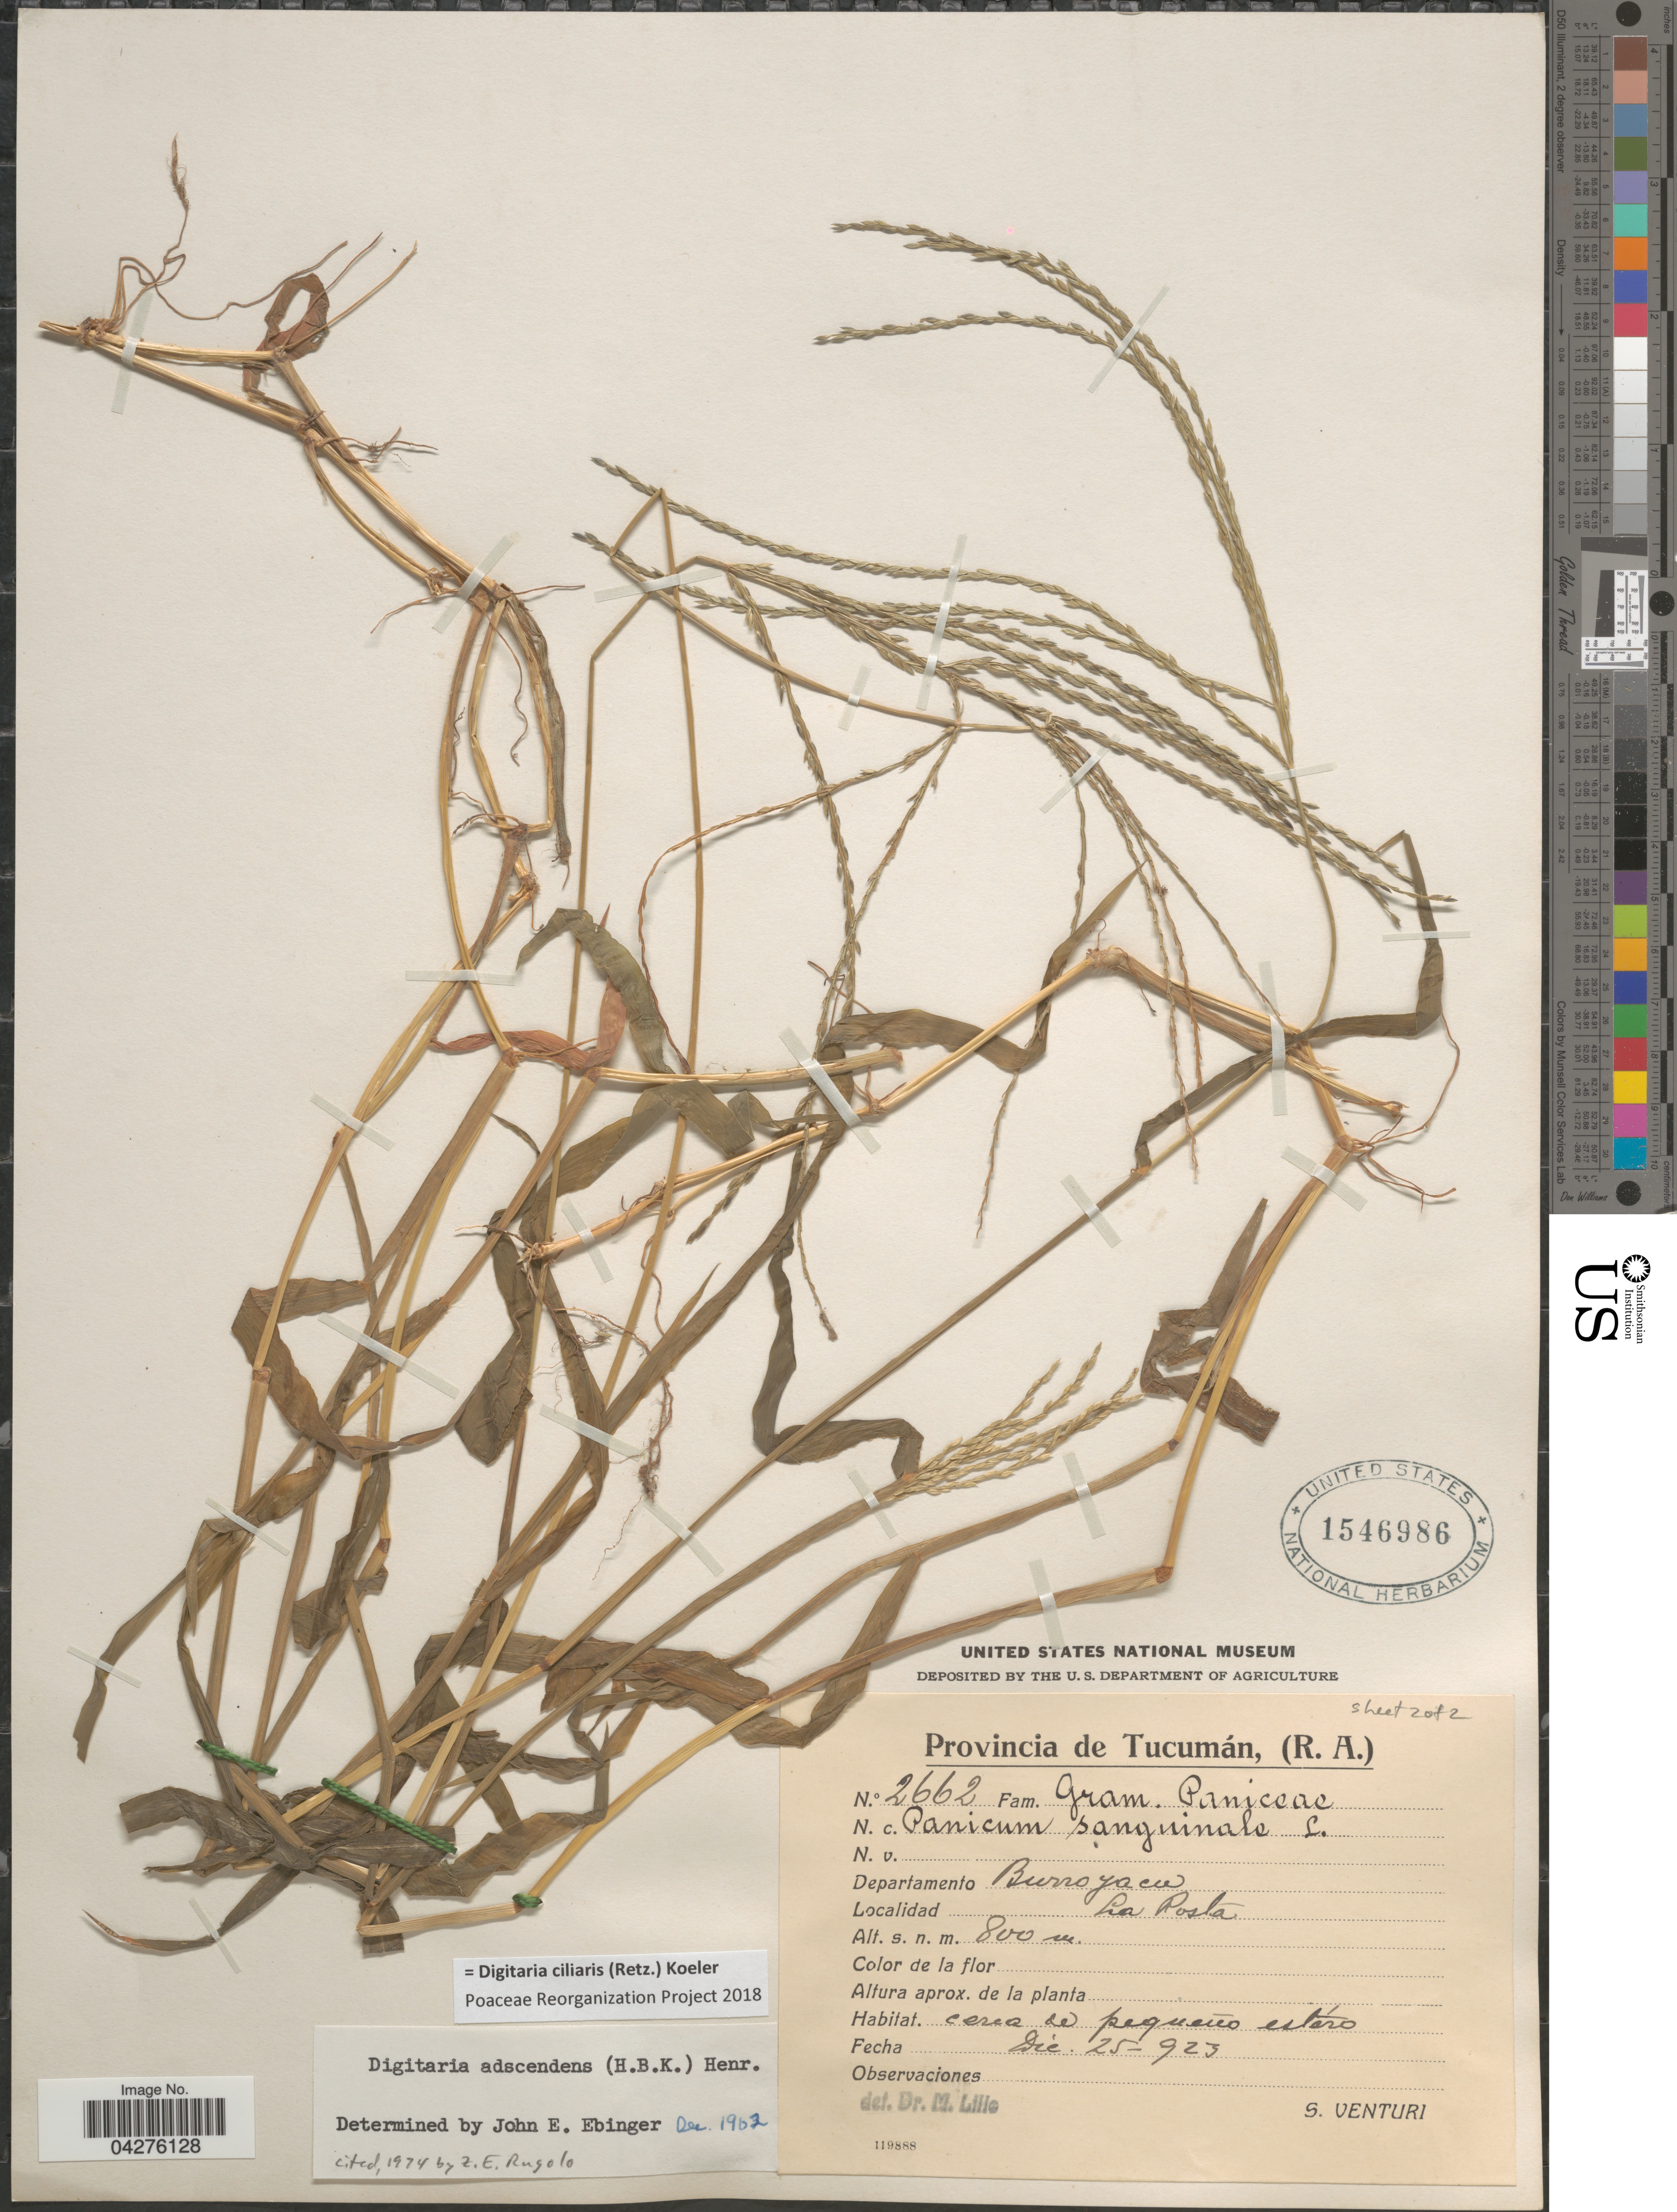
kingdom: Plantae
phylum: Tracheophyta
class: Liliopsida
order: Poales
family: Poaceae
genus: Digitaria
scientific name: Digitaria ciliaris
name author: (Retz.) Koeler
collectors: S. Venturi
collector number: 2662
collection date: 1923-12-25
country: Argentina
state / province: Tucuman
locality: Departamento Burroyacu. La Posta.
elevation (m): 800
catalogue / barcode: US 1546986